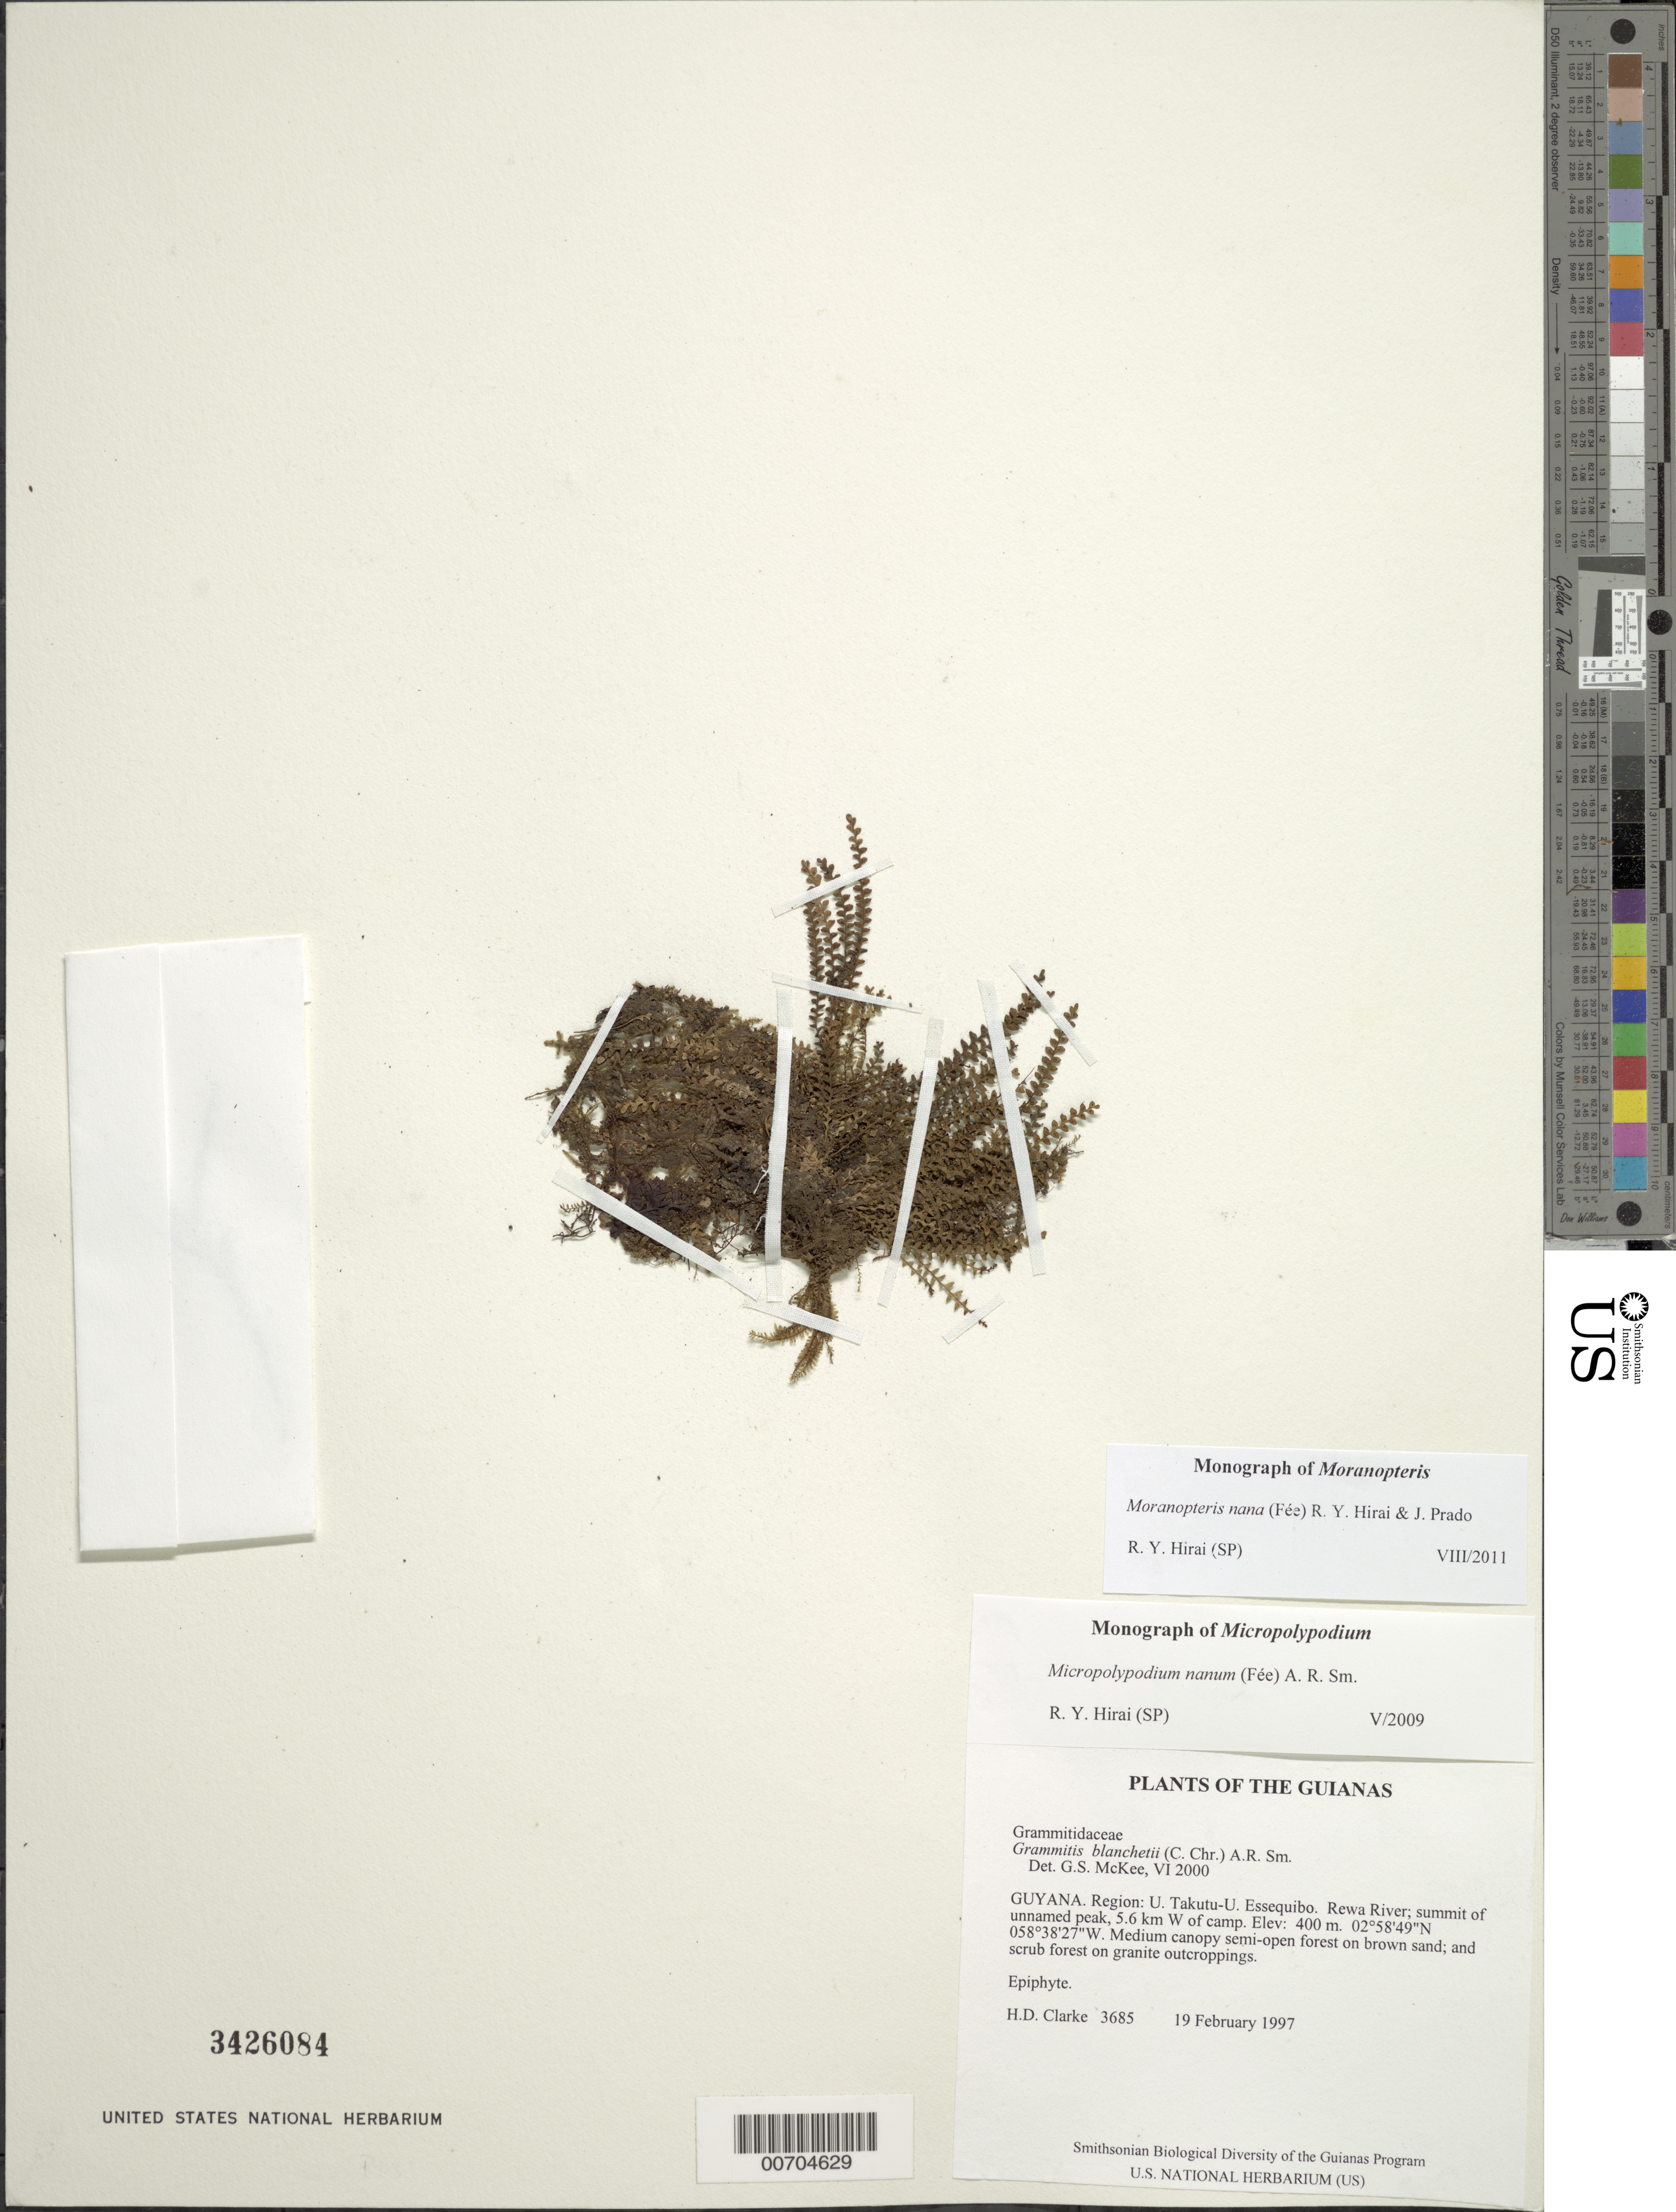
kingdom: Plantae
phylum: Tracheophyta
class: Polypodiopsida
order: Polypodiales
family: Polypodiaceae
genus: Moranopteris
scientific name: Moranopteris nana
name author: (Fée) R. Y. Hirai & J. Prado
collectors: H. D. Clarke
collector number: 3685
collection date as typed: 19 February 1997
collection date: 1997-02-19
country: Guyana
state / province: U. Takutu-U. Essequibo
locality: Rewa River; summit of unnamed peak, 5.6 km W of camp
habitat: Medium canopy semi-open forest on brown sand; and scrub forest on granite outcroppings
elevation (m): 400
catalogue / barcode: US 3426084